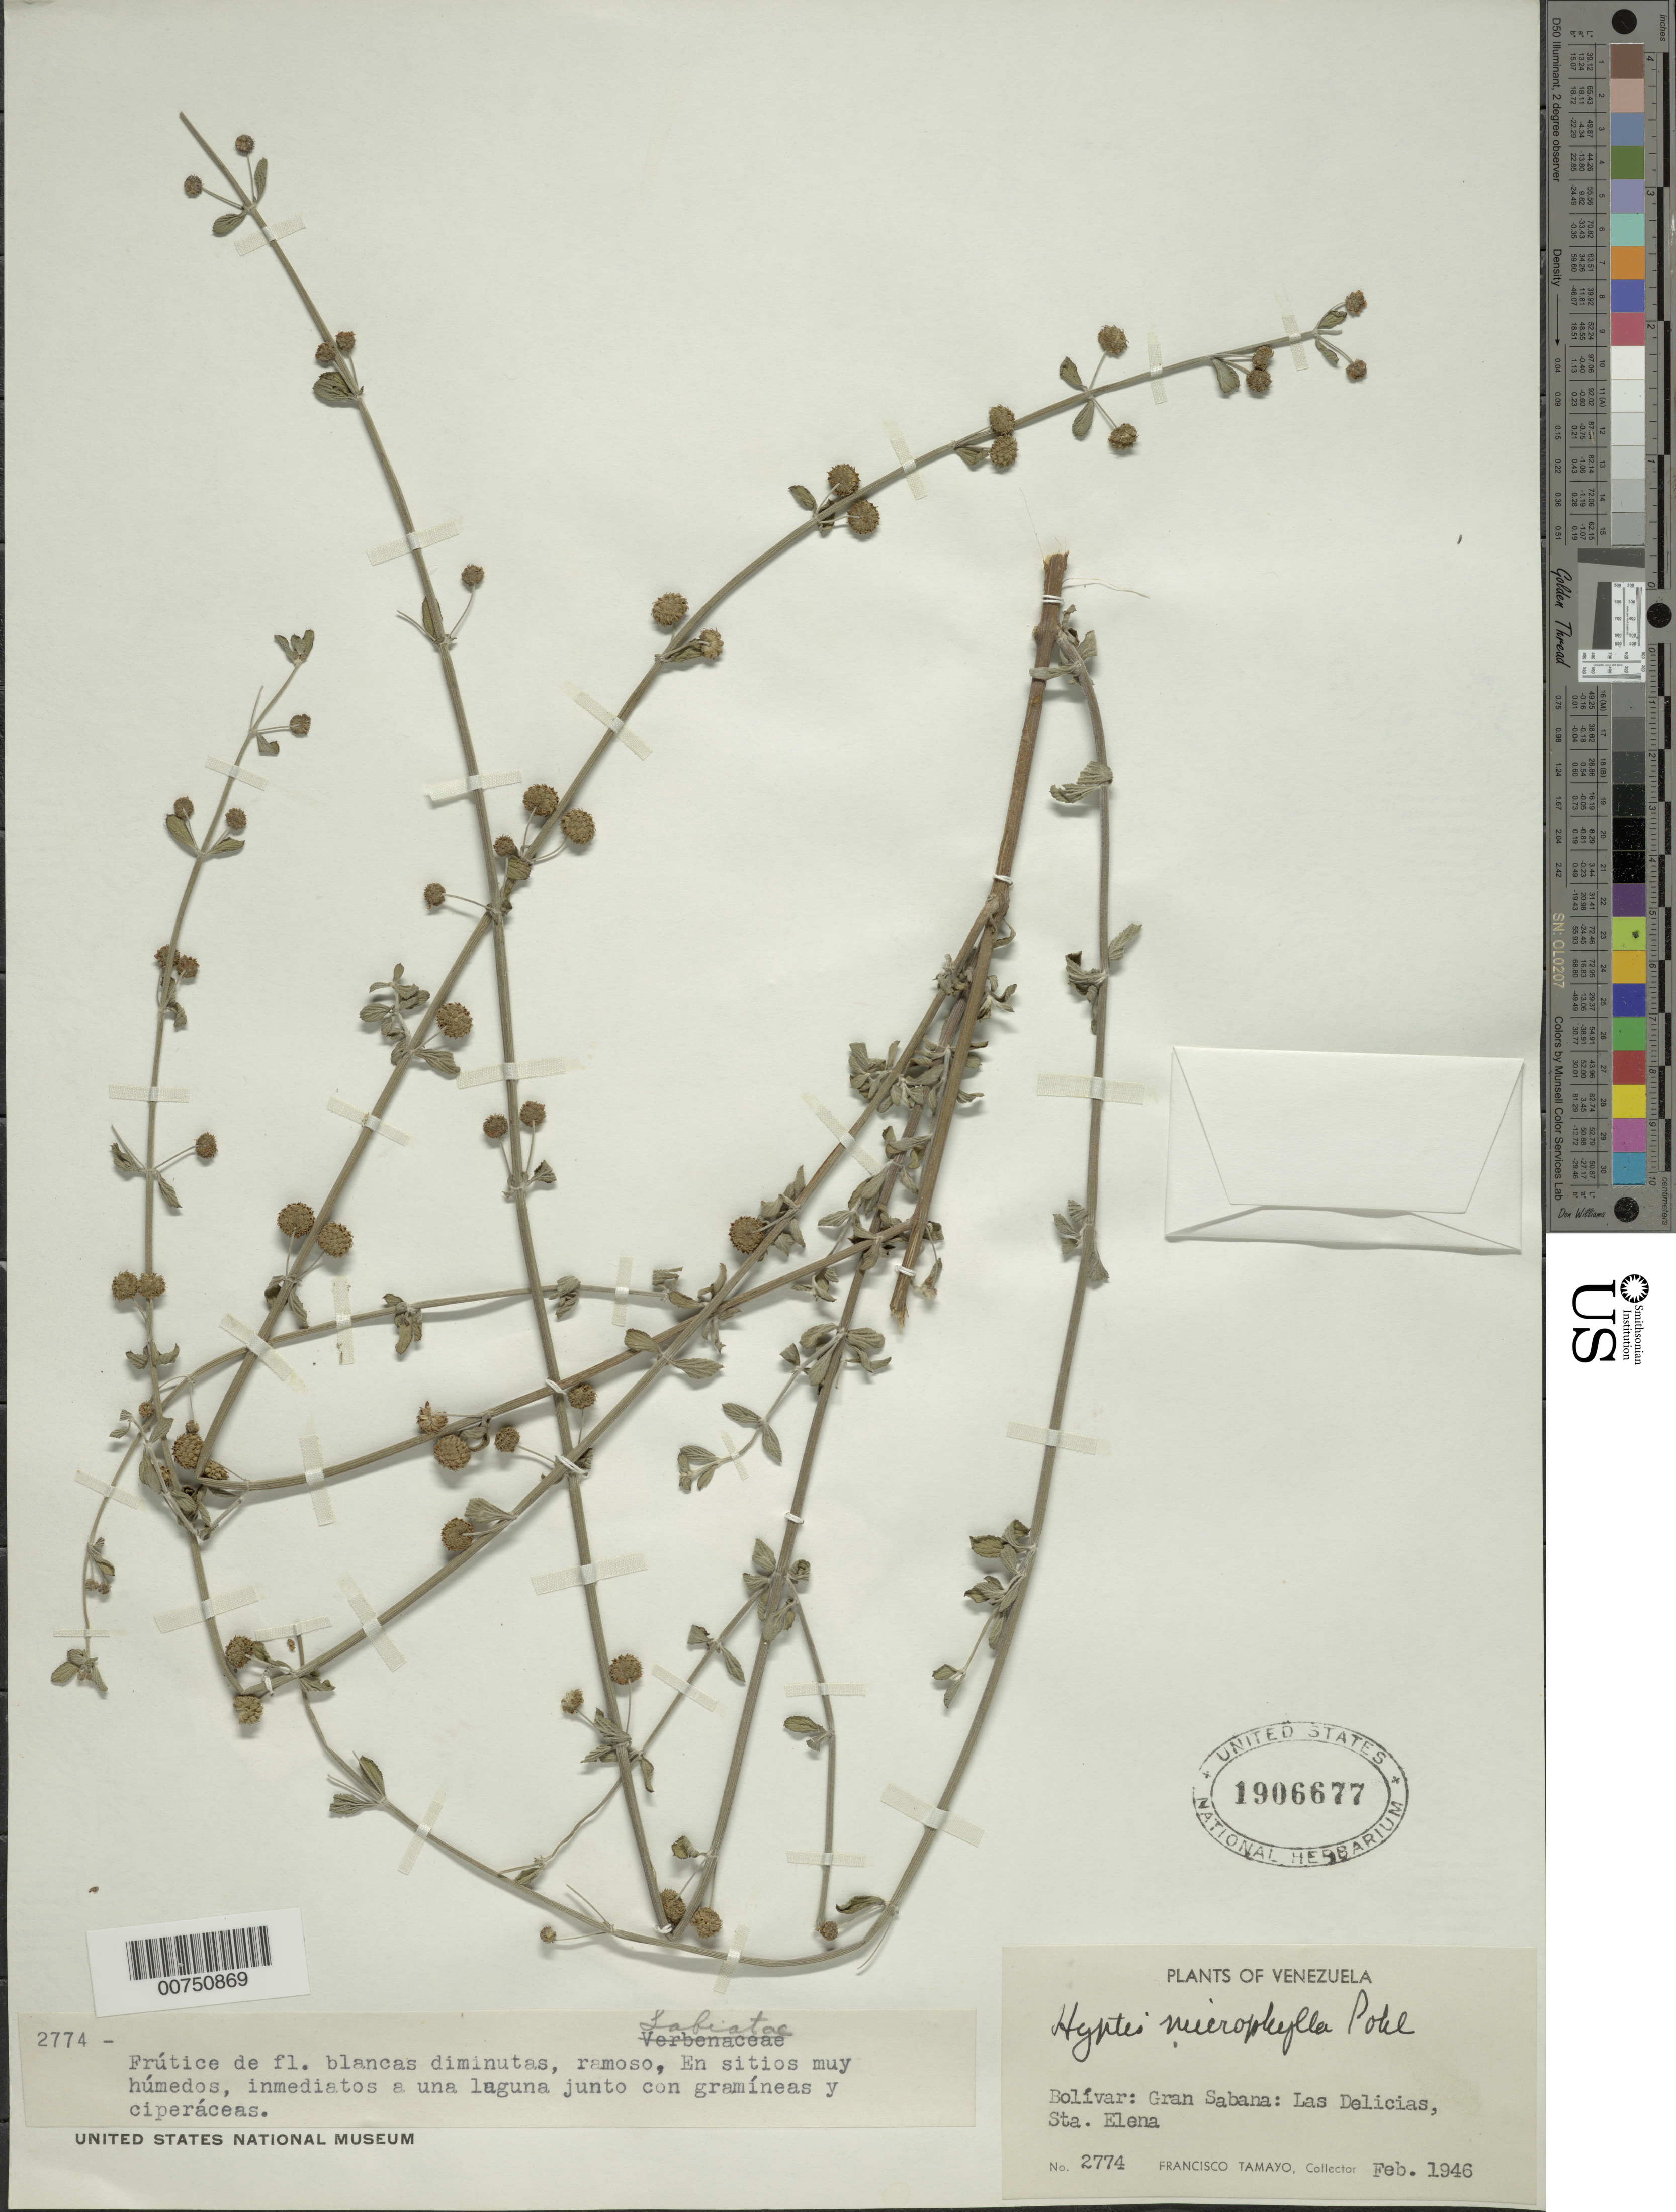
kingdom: Plantae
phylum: Tracheophyta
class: Magnoliopsida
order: Lamiales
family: Lamiaceae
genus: Hyptis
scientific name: Hyptis microphylla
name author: Pohl ex Benth.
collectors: F. Tamayo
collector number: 2774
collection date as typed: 13-Feb-46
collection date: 1946-02-13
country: Venezuela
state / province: Bolívar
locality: Gran Sabana, Sta. Elena, Las Delicias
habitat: Sitios muy humedos, inmediatos a una laguna juntp cpn gramineas y ciperaceas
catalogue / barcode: US 1906677